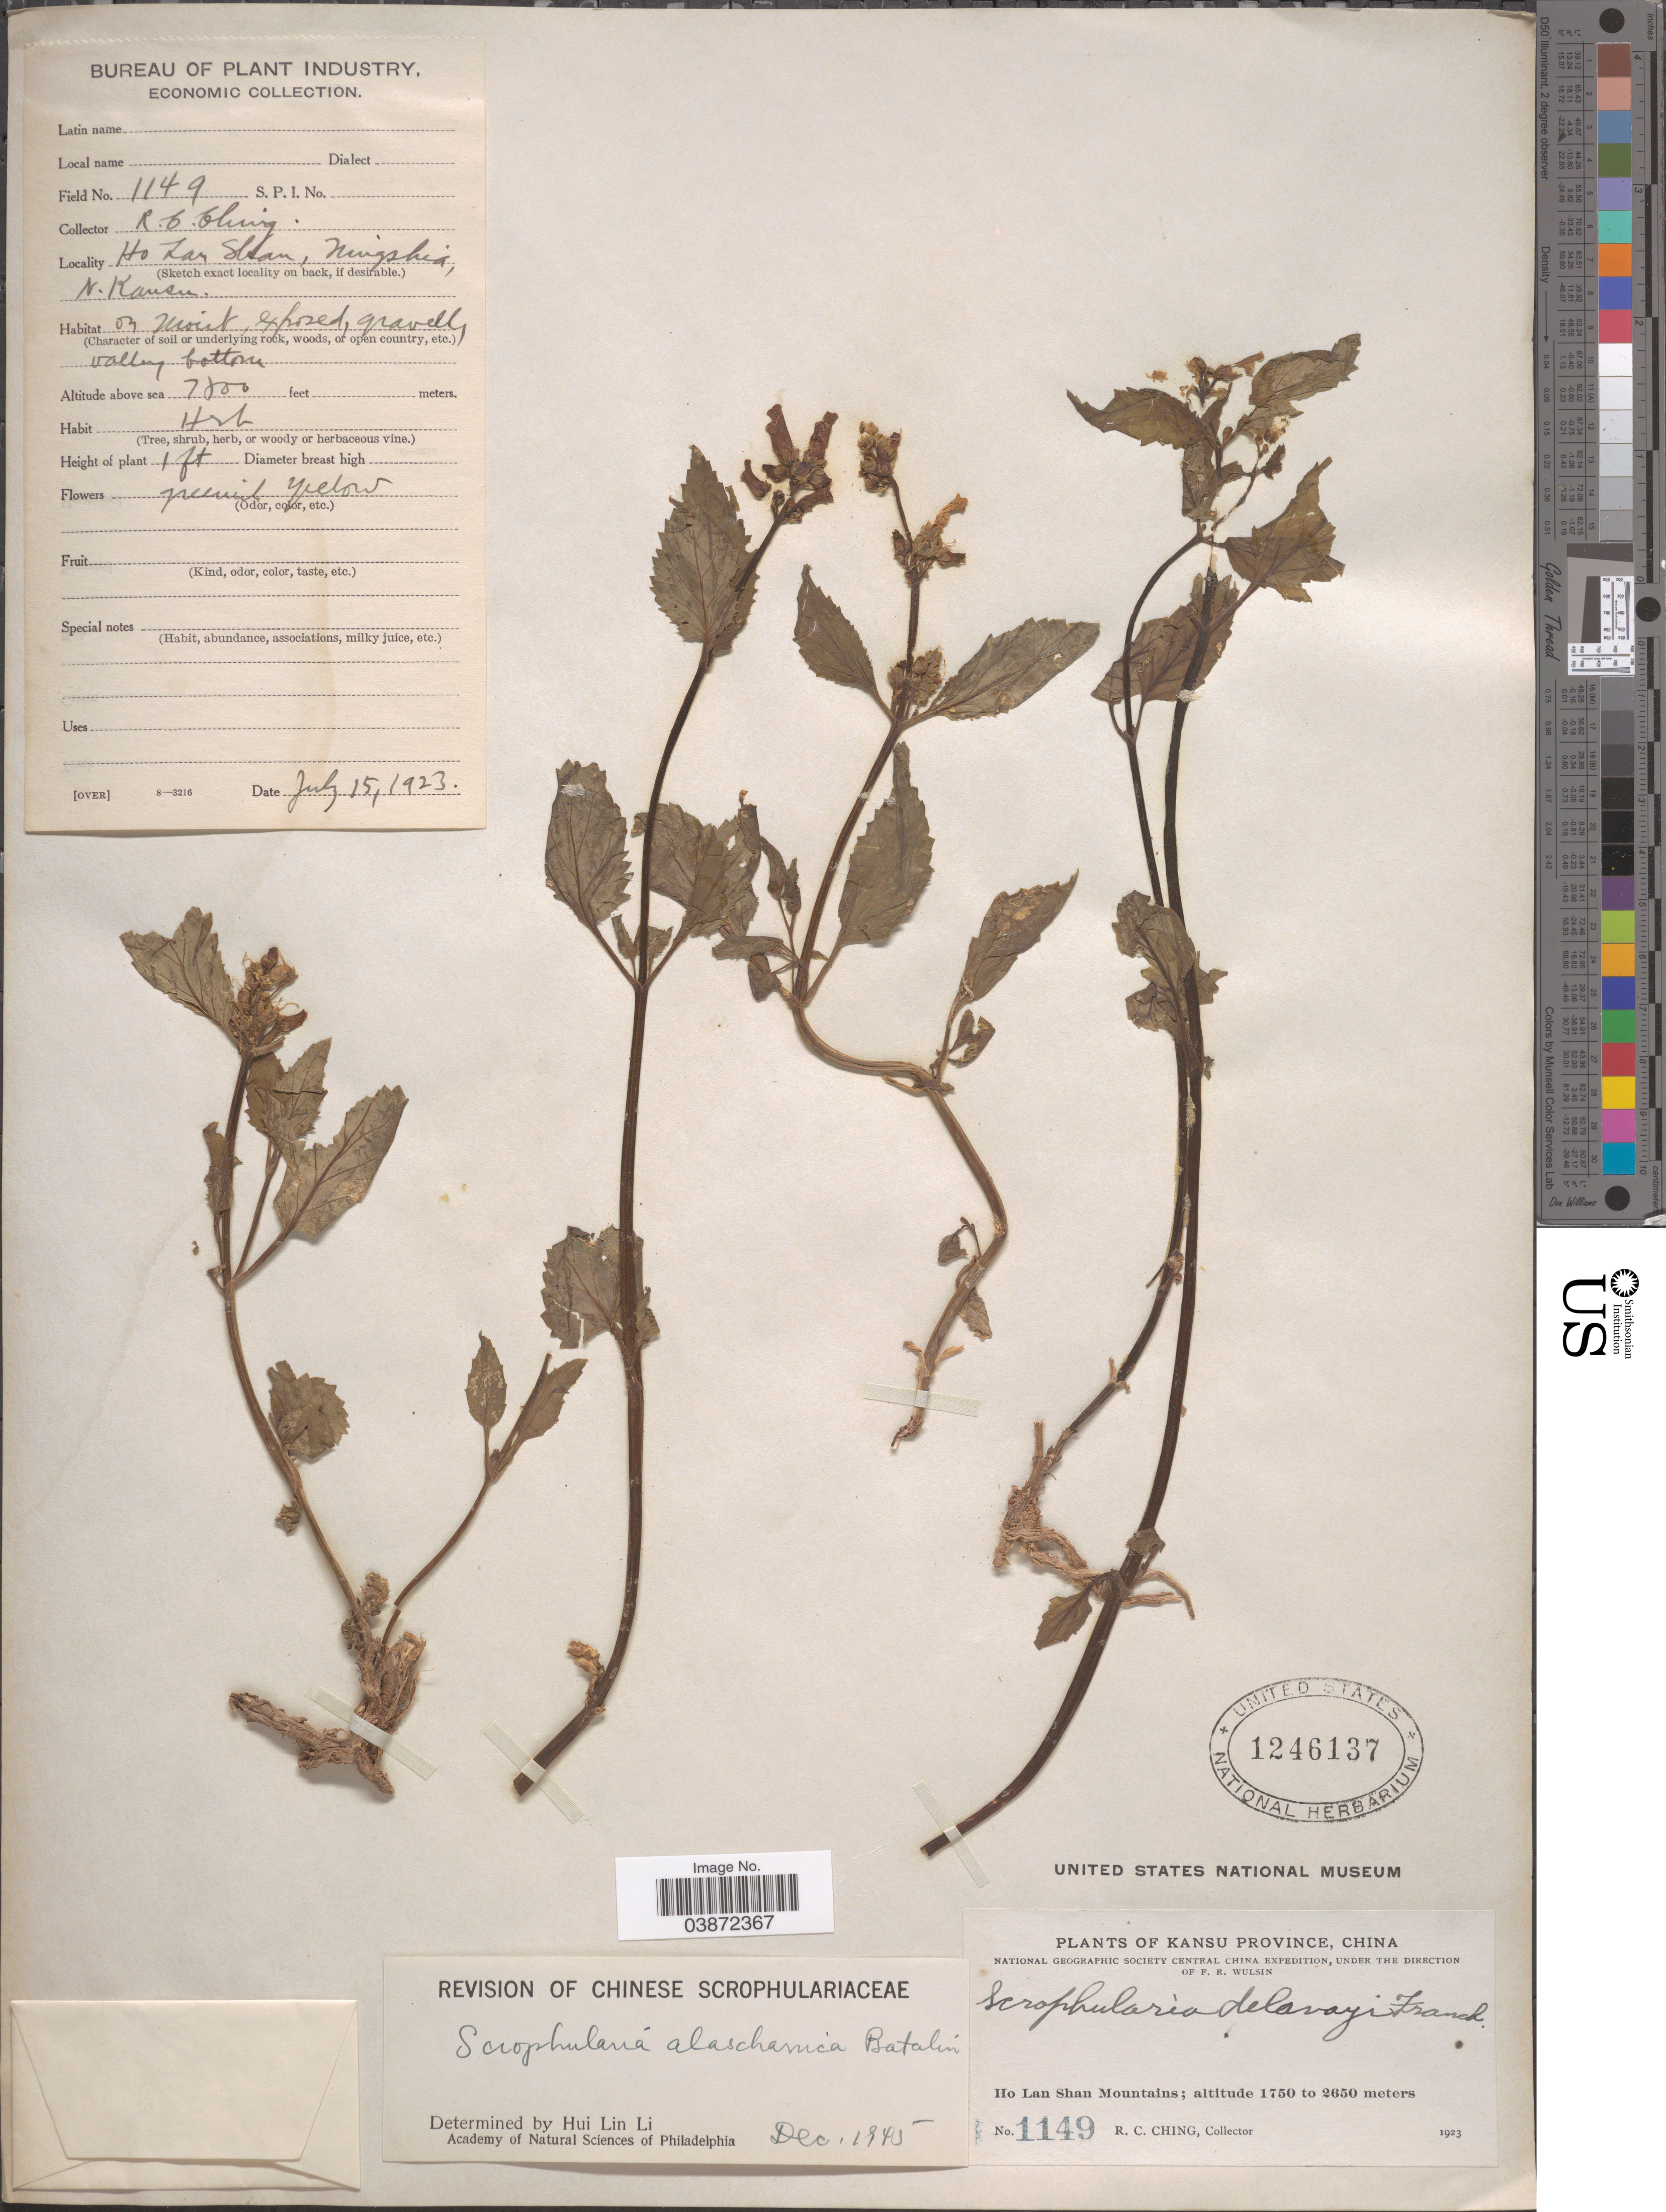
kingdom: Plantae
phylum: Tracheophyta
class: Magnoliopsida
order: Lamiales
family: Scrophulariaceae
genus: Scrophularia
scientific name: Scrophularia alaschanica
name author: Batalin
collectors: R. C. Ching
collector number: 1149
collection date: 1923-07-15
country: China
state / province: Gansu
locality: Kansu Province. Ho Lan Shan Mountains. Ningshia, N. Kansu.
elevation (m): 2377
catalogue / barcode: US 1246137